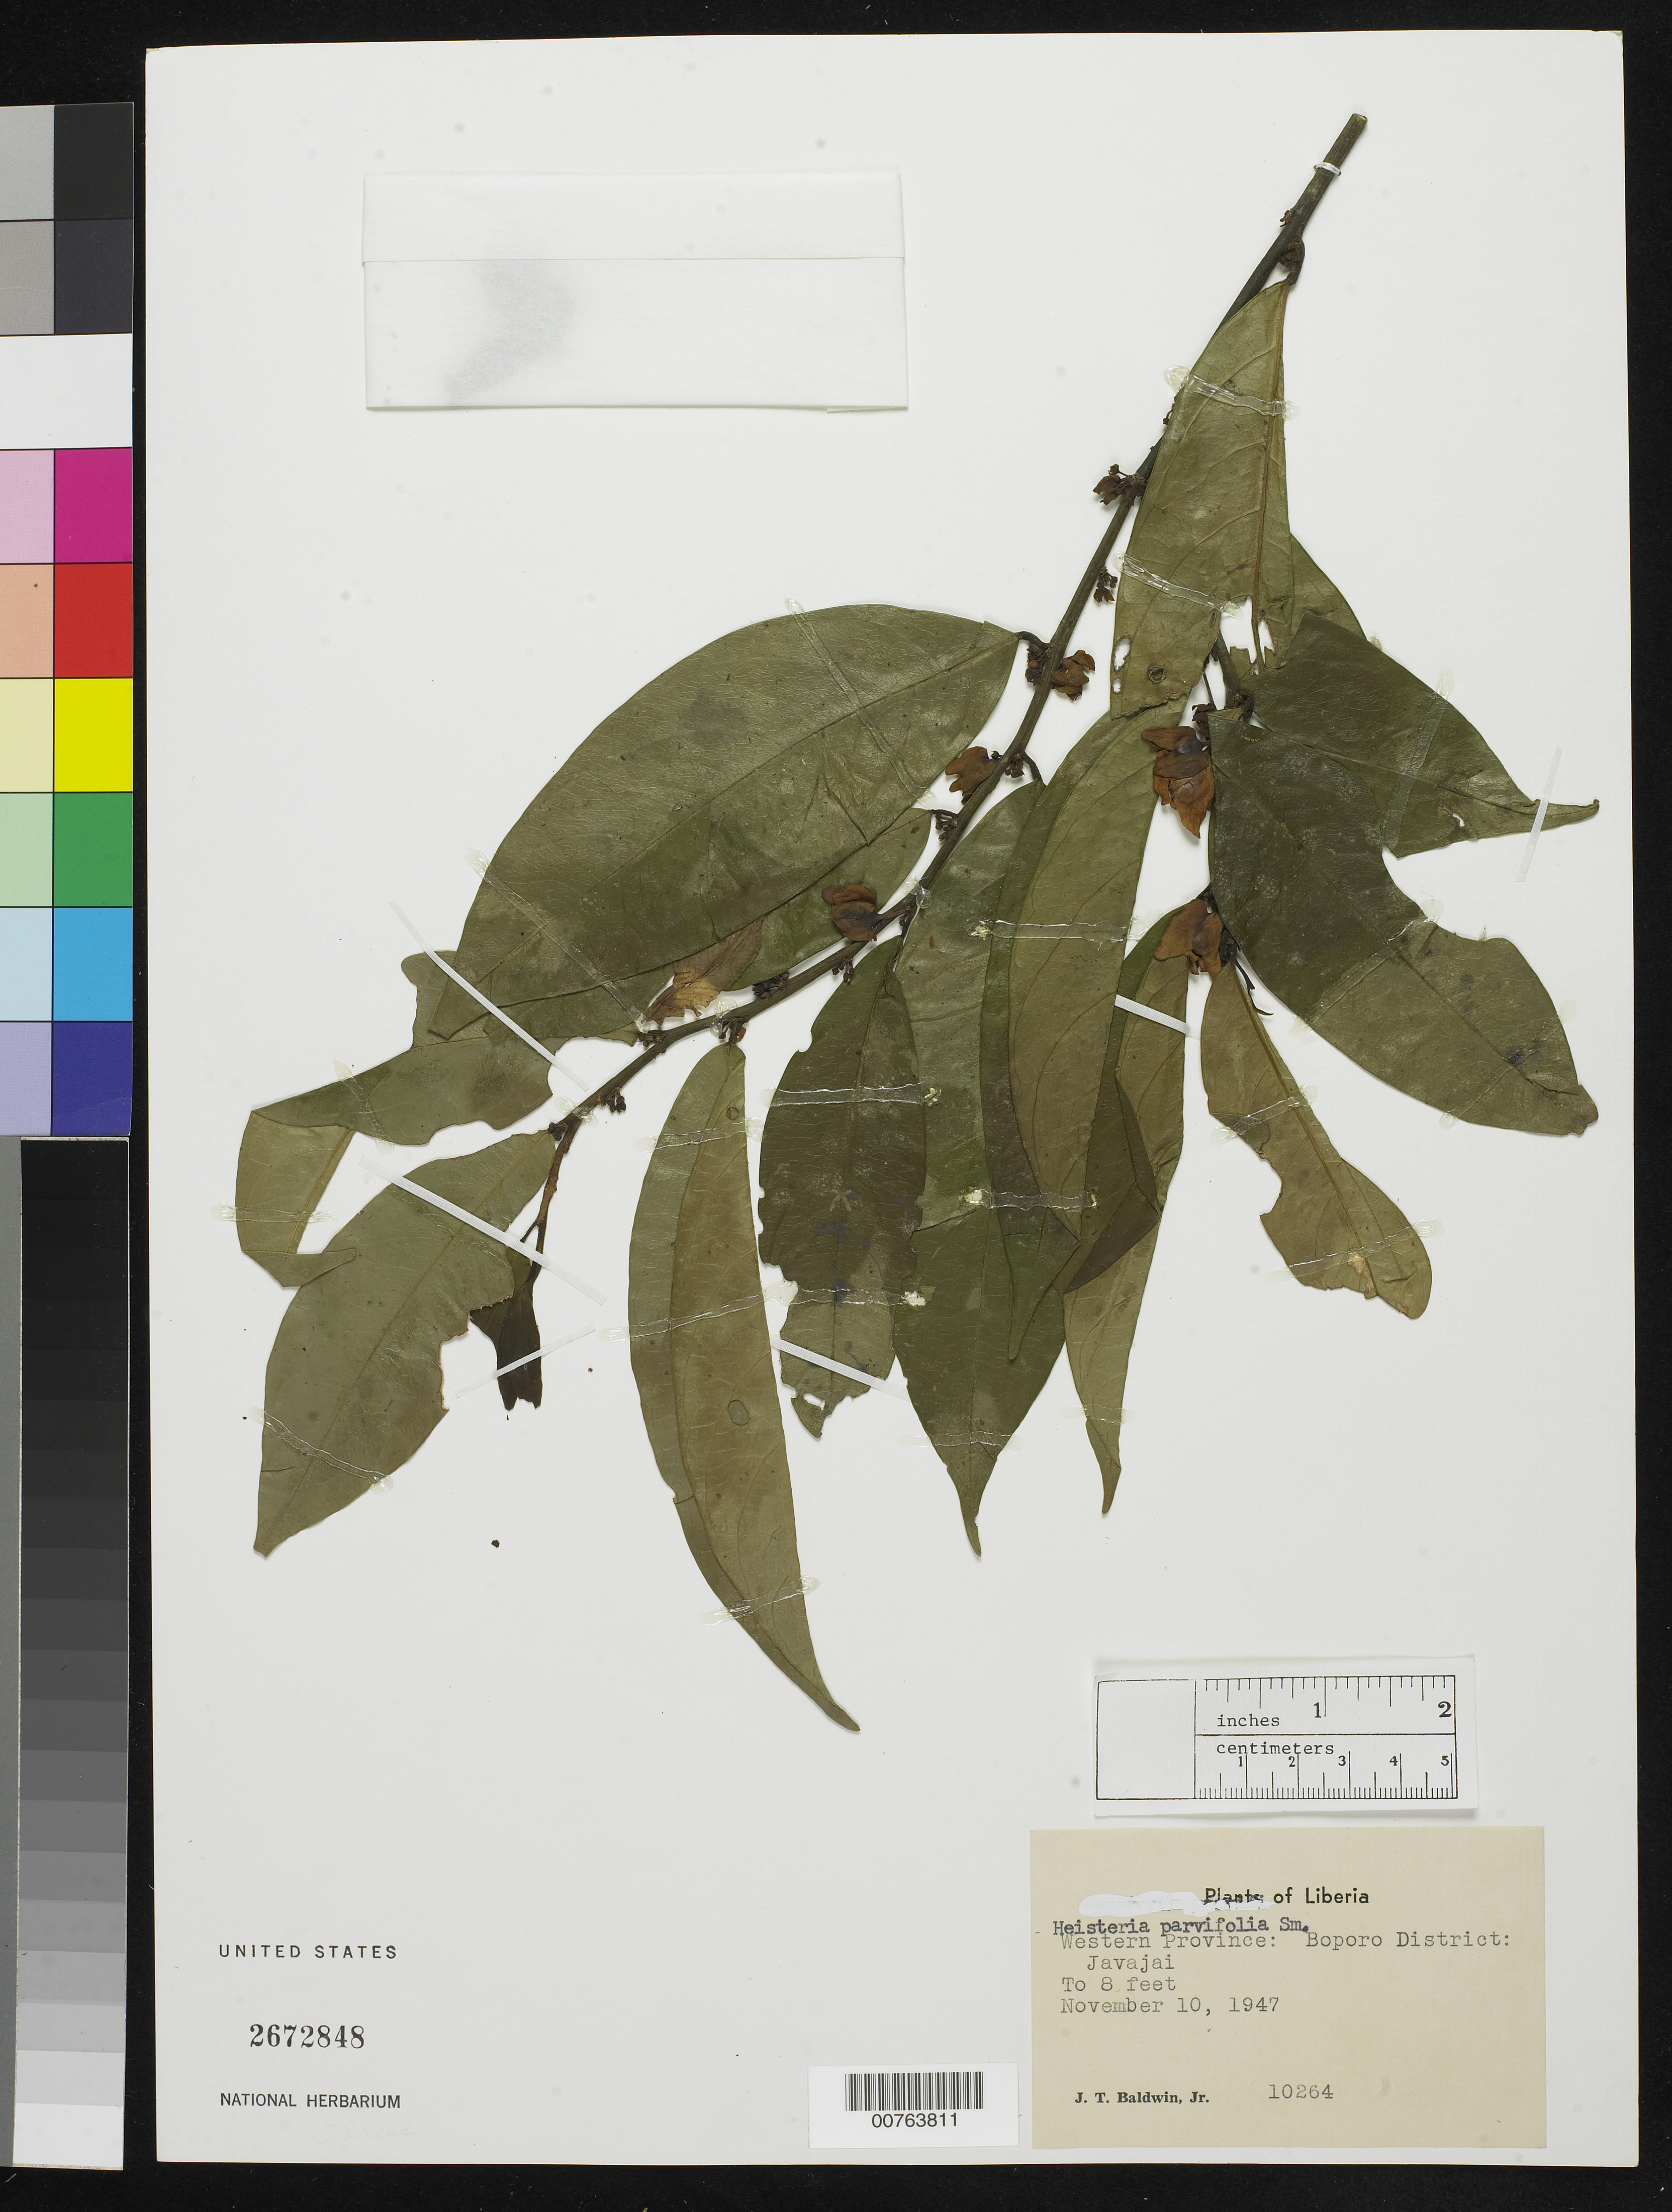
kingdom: Plantae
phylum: Tracheophyta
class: Magnoliopsida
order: Santalales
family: Erythropalaceae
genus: Heisteria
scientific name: Heisteria parvifolia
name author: Sm.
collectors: J. T. Baldwin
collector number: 10264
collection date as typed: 10 Nov 1947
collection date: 1947-11-10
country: Liberia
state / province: Gbarpolu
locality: Western Province: Boporo District, Javajai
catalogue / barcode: US 2672848